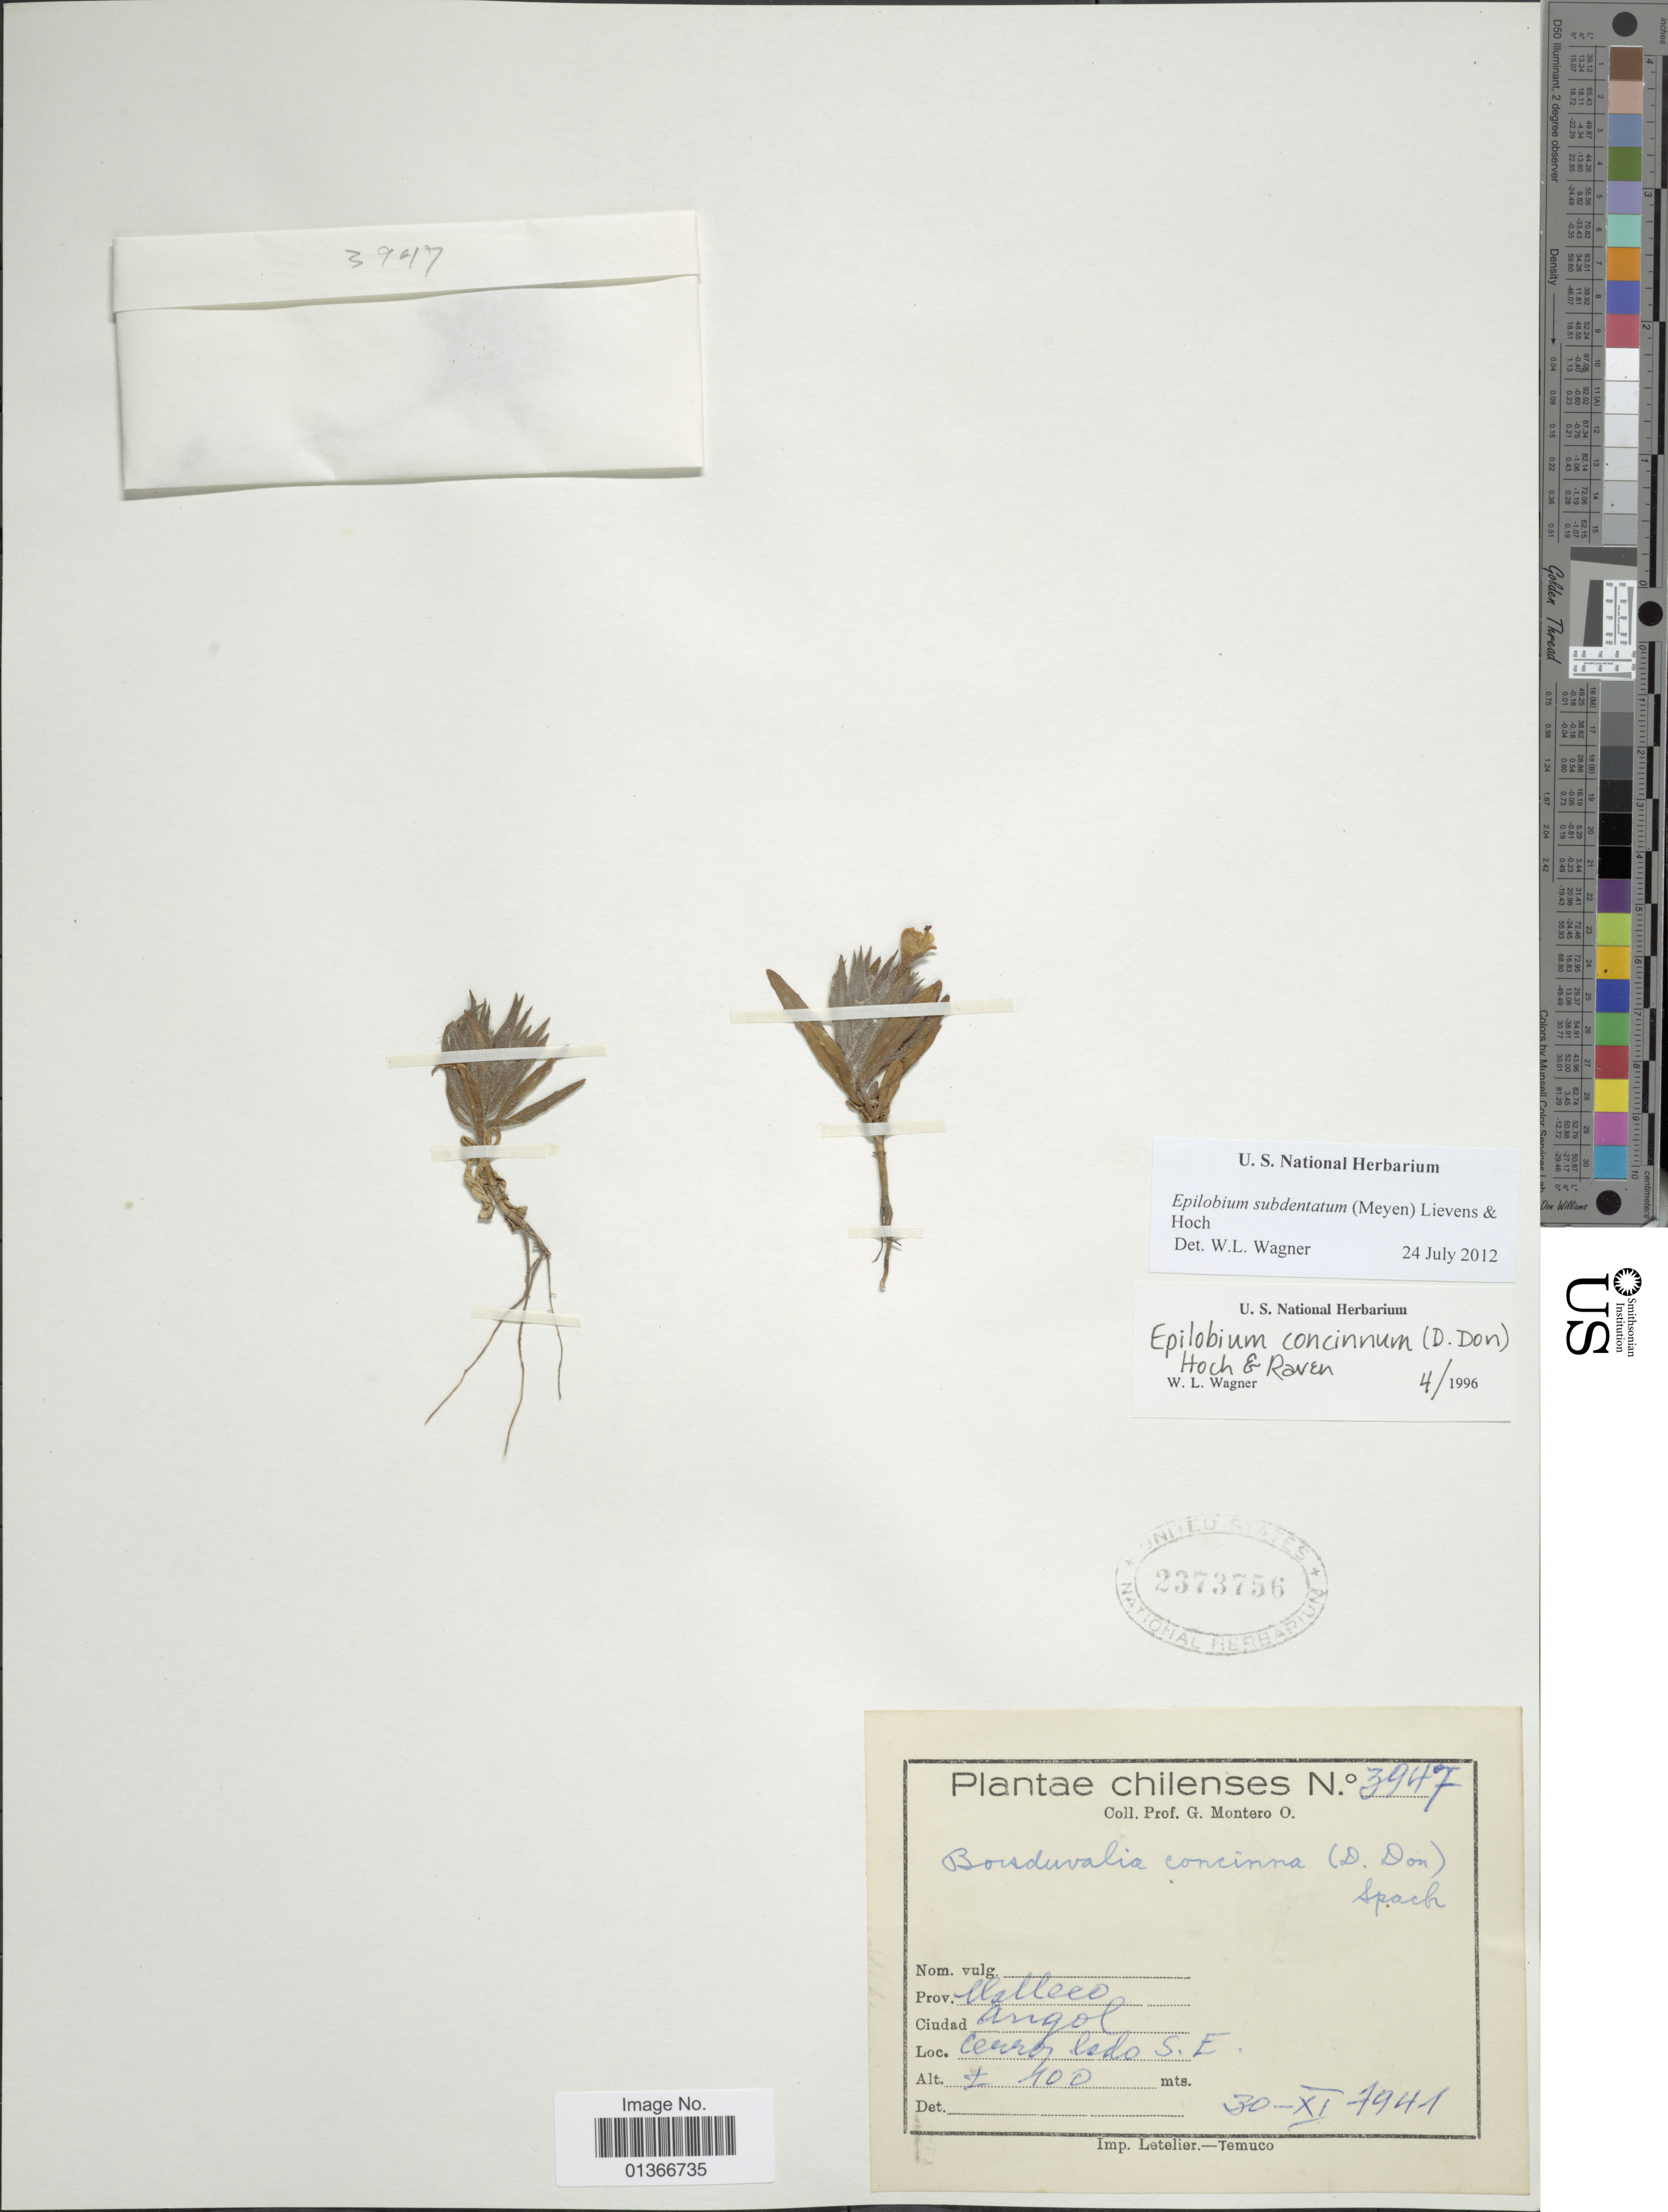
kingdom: Plantae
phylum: Tracheophyta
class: Magnoliopsida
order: Myrtales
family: Onagraceae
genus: Epilobium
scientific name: Epilobium subdentatum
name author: (Meyen) Lievens & Hoch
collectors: G. Montero O.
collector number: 3947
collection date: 1941-11-30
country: Chile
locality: Prov. Malleco, Angol, Cerro lado S.E.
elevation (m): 400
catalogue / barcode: US 2373756